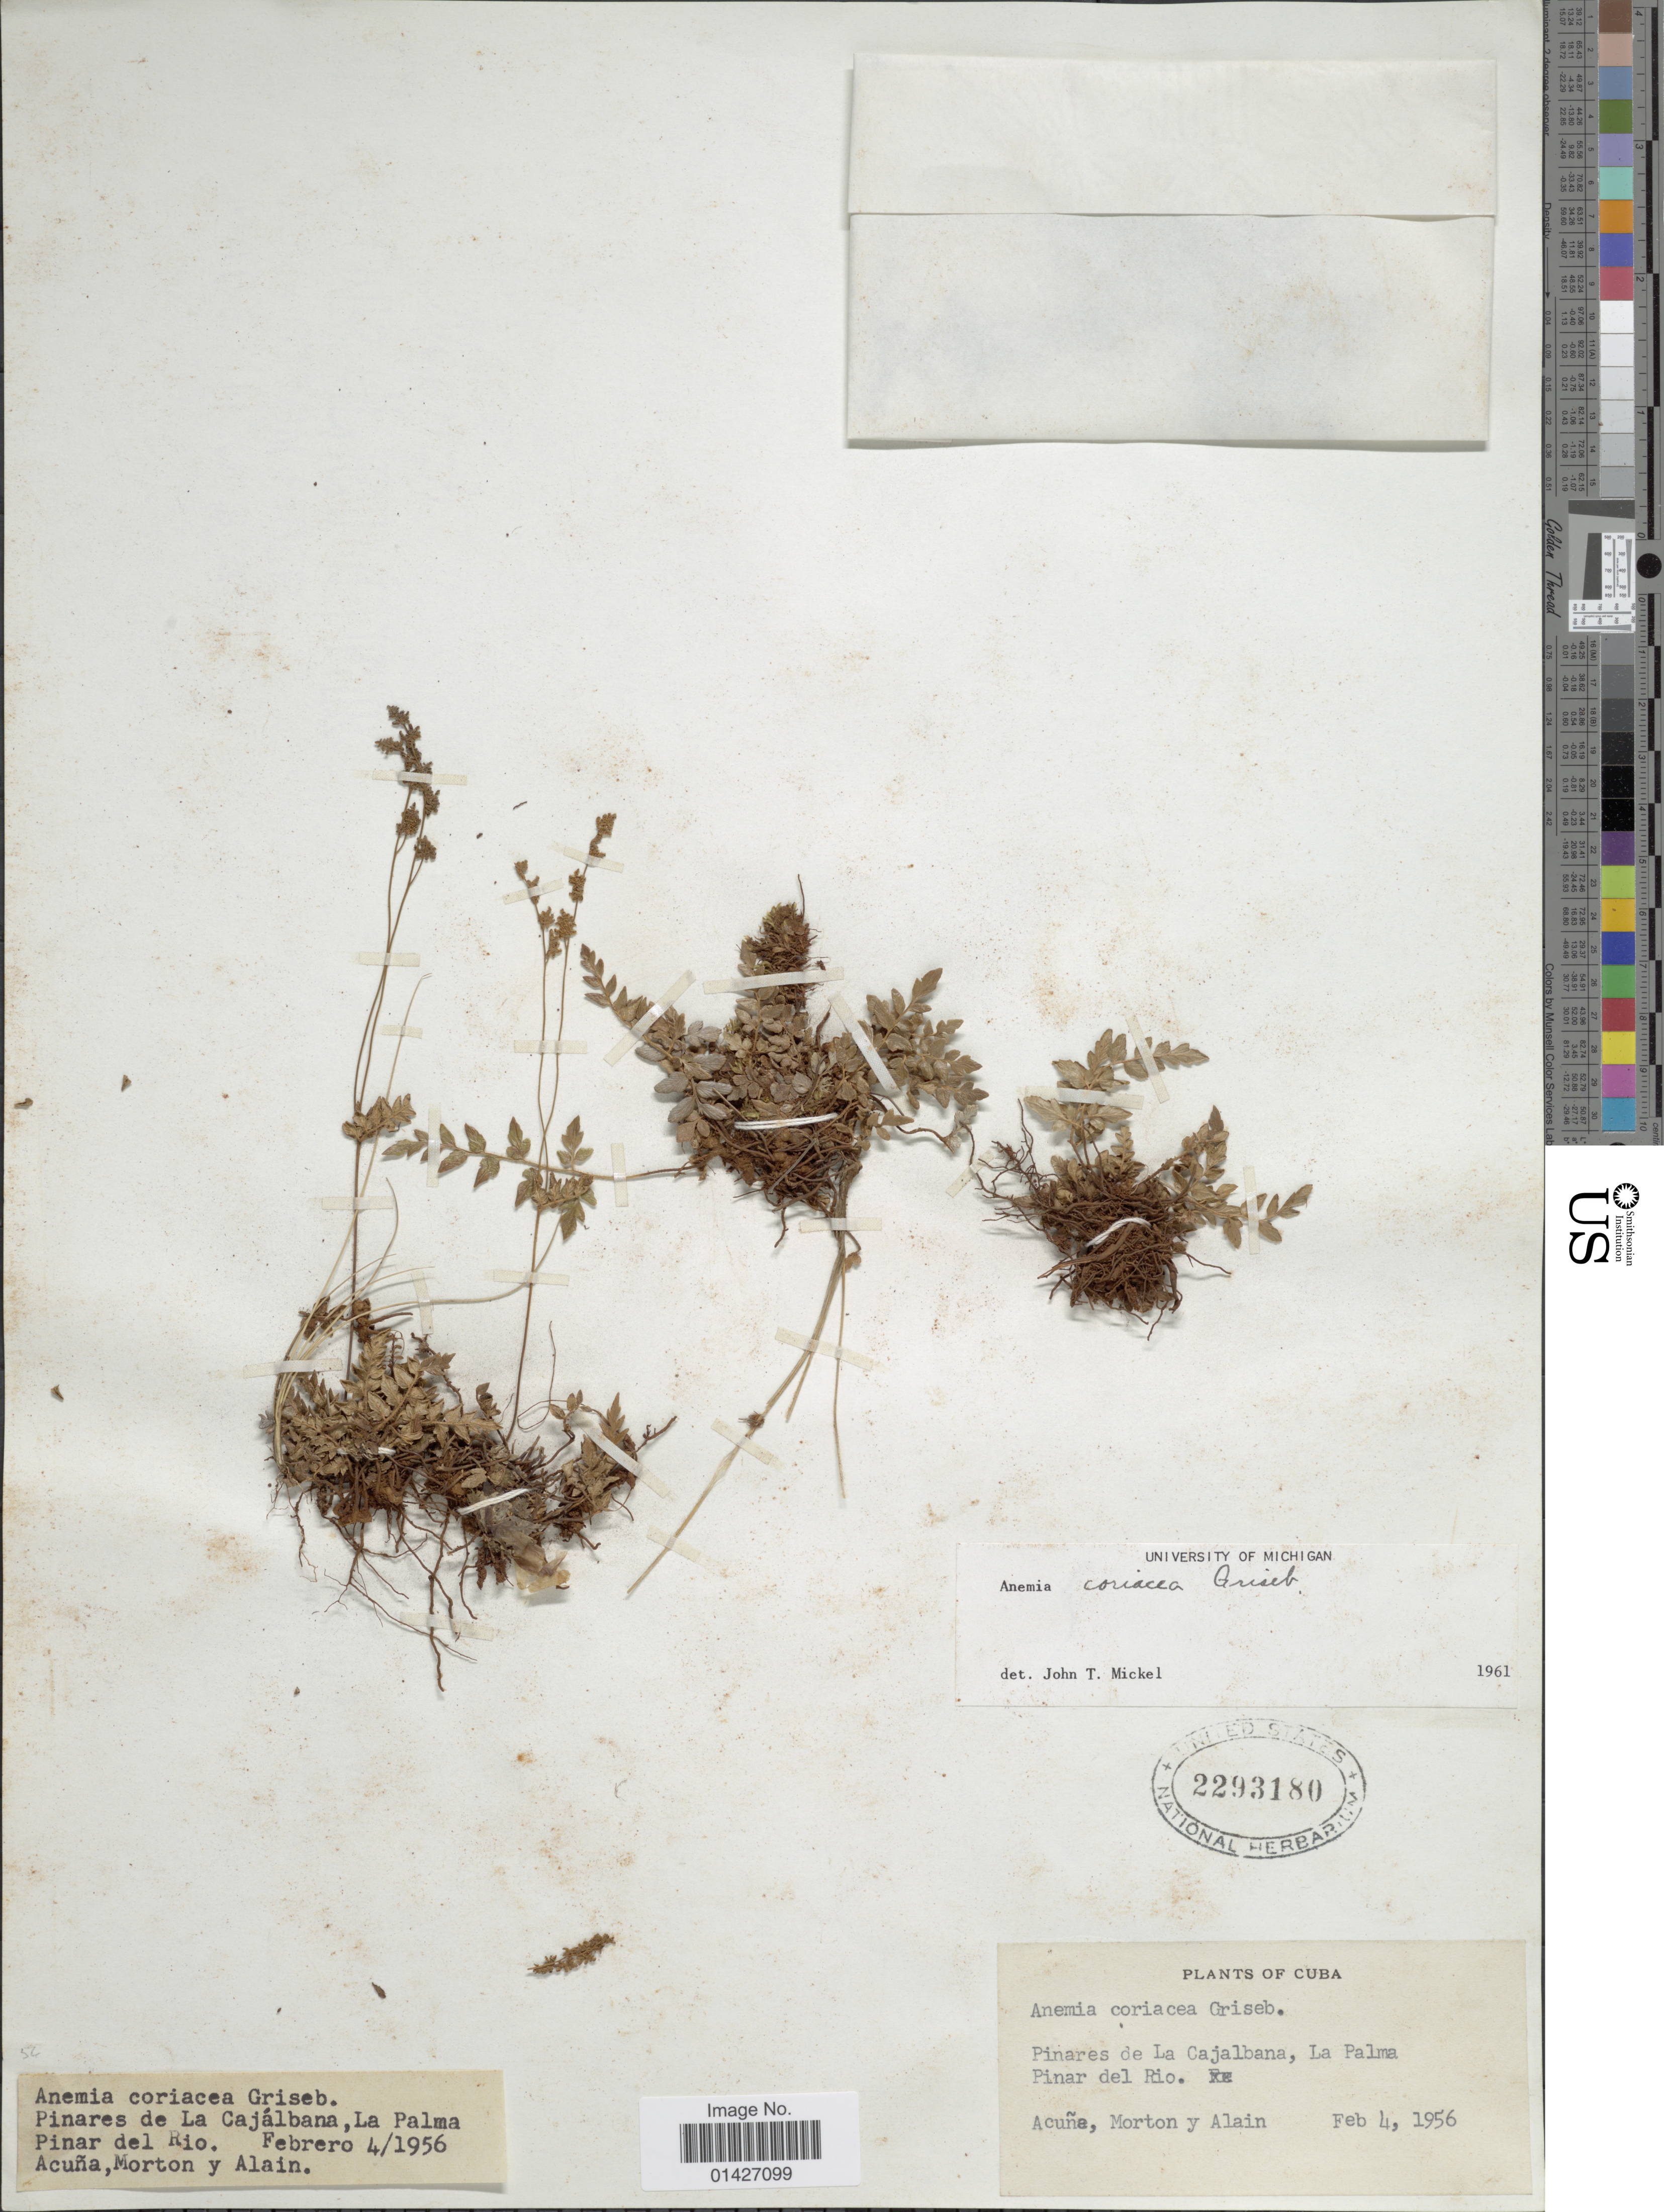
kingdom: Plantae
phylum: Tracheophyta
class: Polypodiopsida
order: Schizaeales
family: Anemiaceae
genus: Anemia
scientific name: Anemia coriacea f. coriacea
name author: Griseb.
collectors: Acuña, Morton, -- & Alain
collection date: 1956-02-04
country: Cuba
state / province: Pinar del Río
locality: Pinares de La Cajalbana, La Palma. Pinar del Rio.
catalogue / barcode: US 2293180